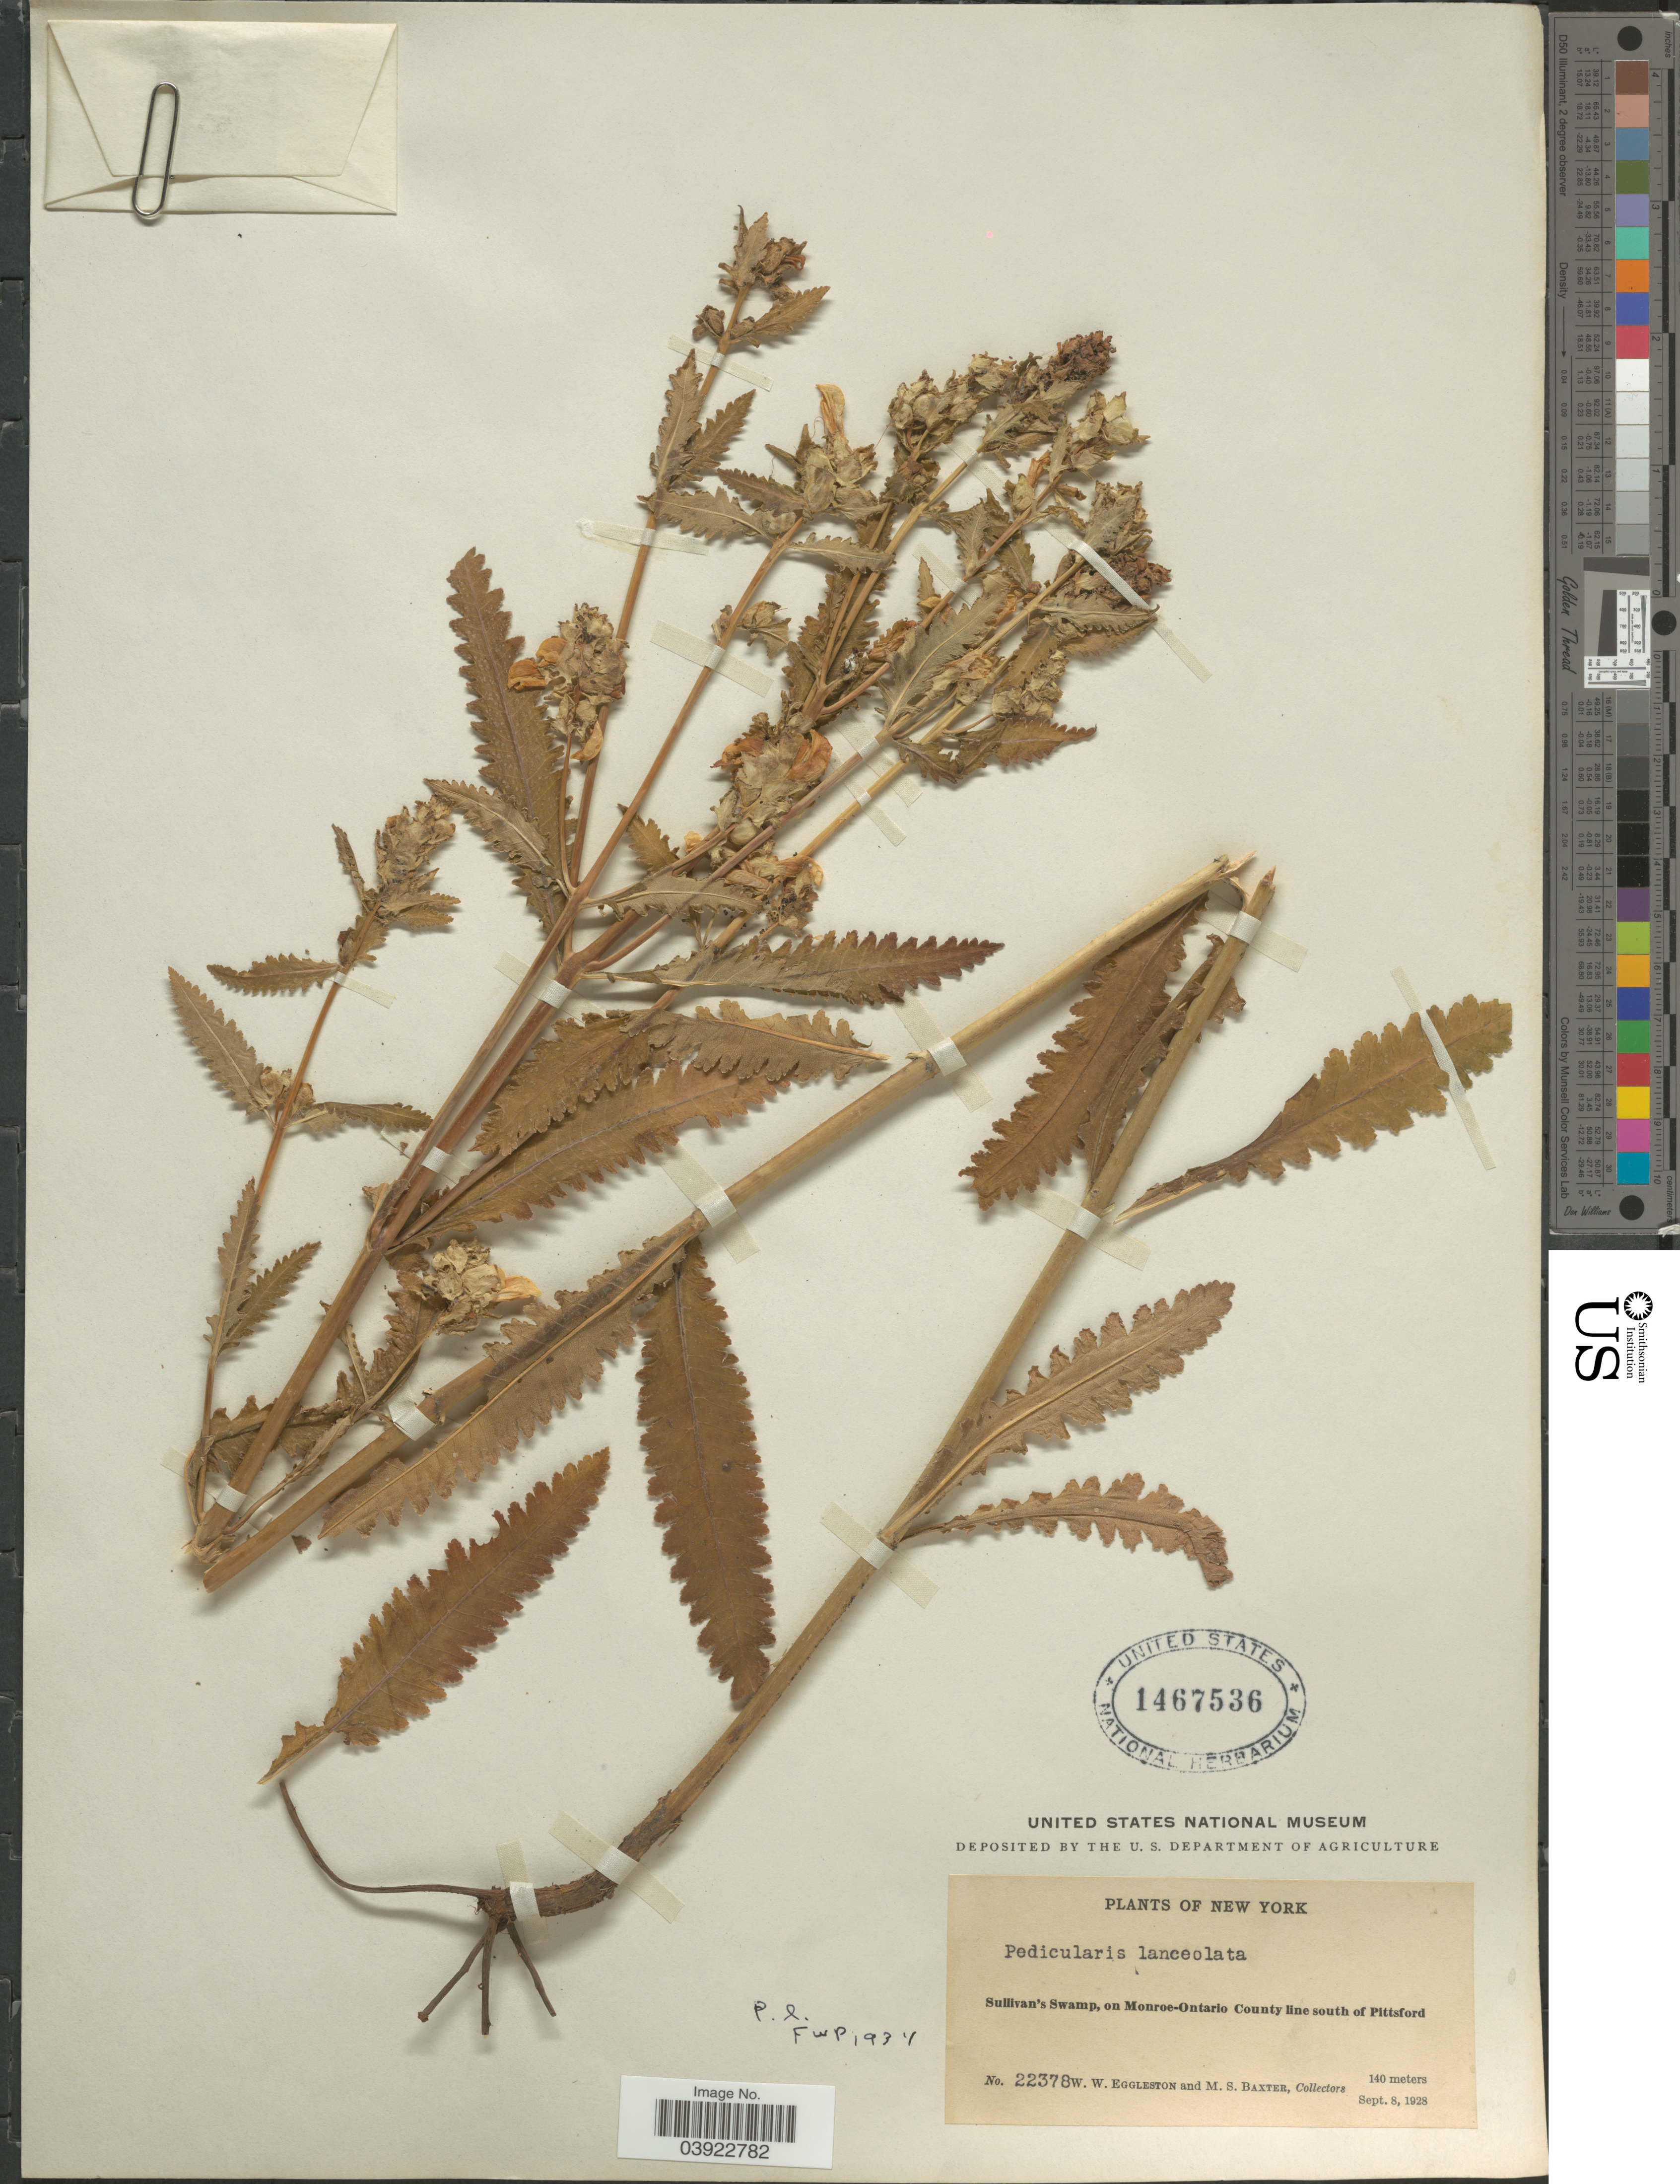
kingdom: Plantae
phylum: Tracheophyta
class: Magnoliopsida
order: Lamiales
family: Orobanchaceae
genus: Pedicularis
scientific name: Pedicularis lanceolata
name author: Michx.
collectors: W. W. Eggleston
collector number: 22378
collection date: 1928-09-08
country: United States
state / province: New York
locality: Sullivan's Swamp, on Monroe-Ontario County line south of Pittsford.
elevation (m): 140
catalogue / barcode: US 1467536